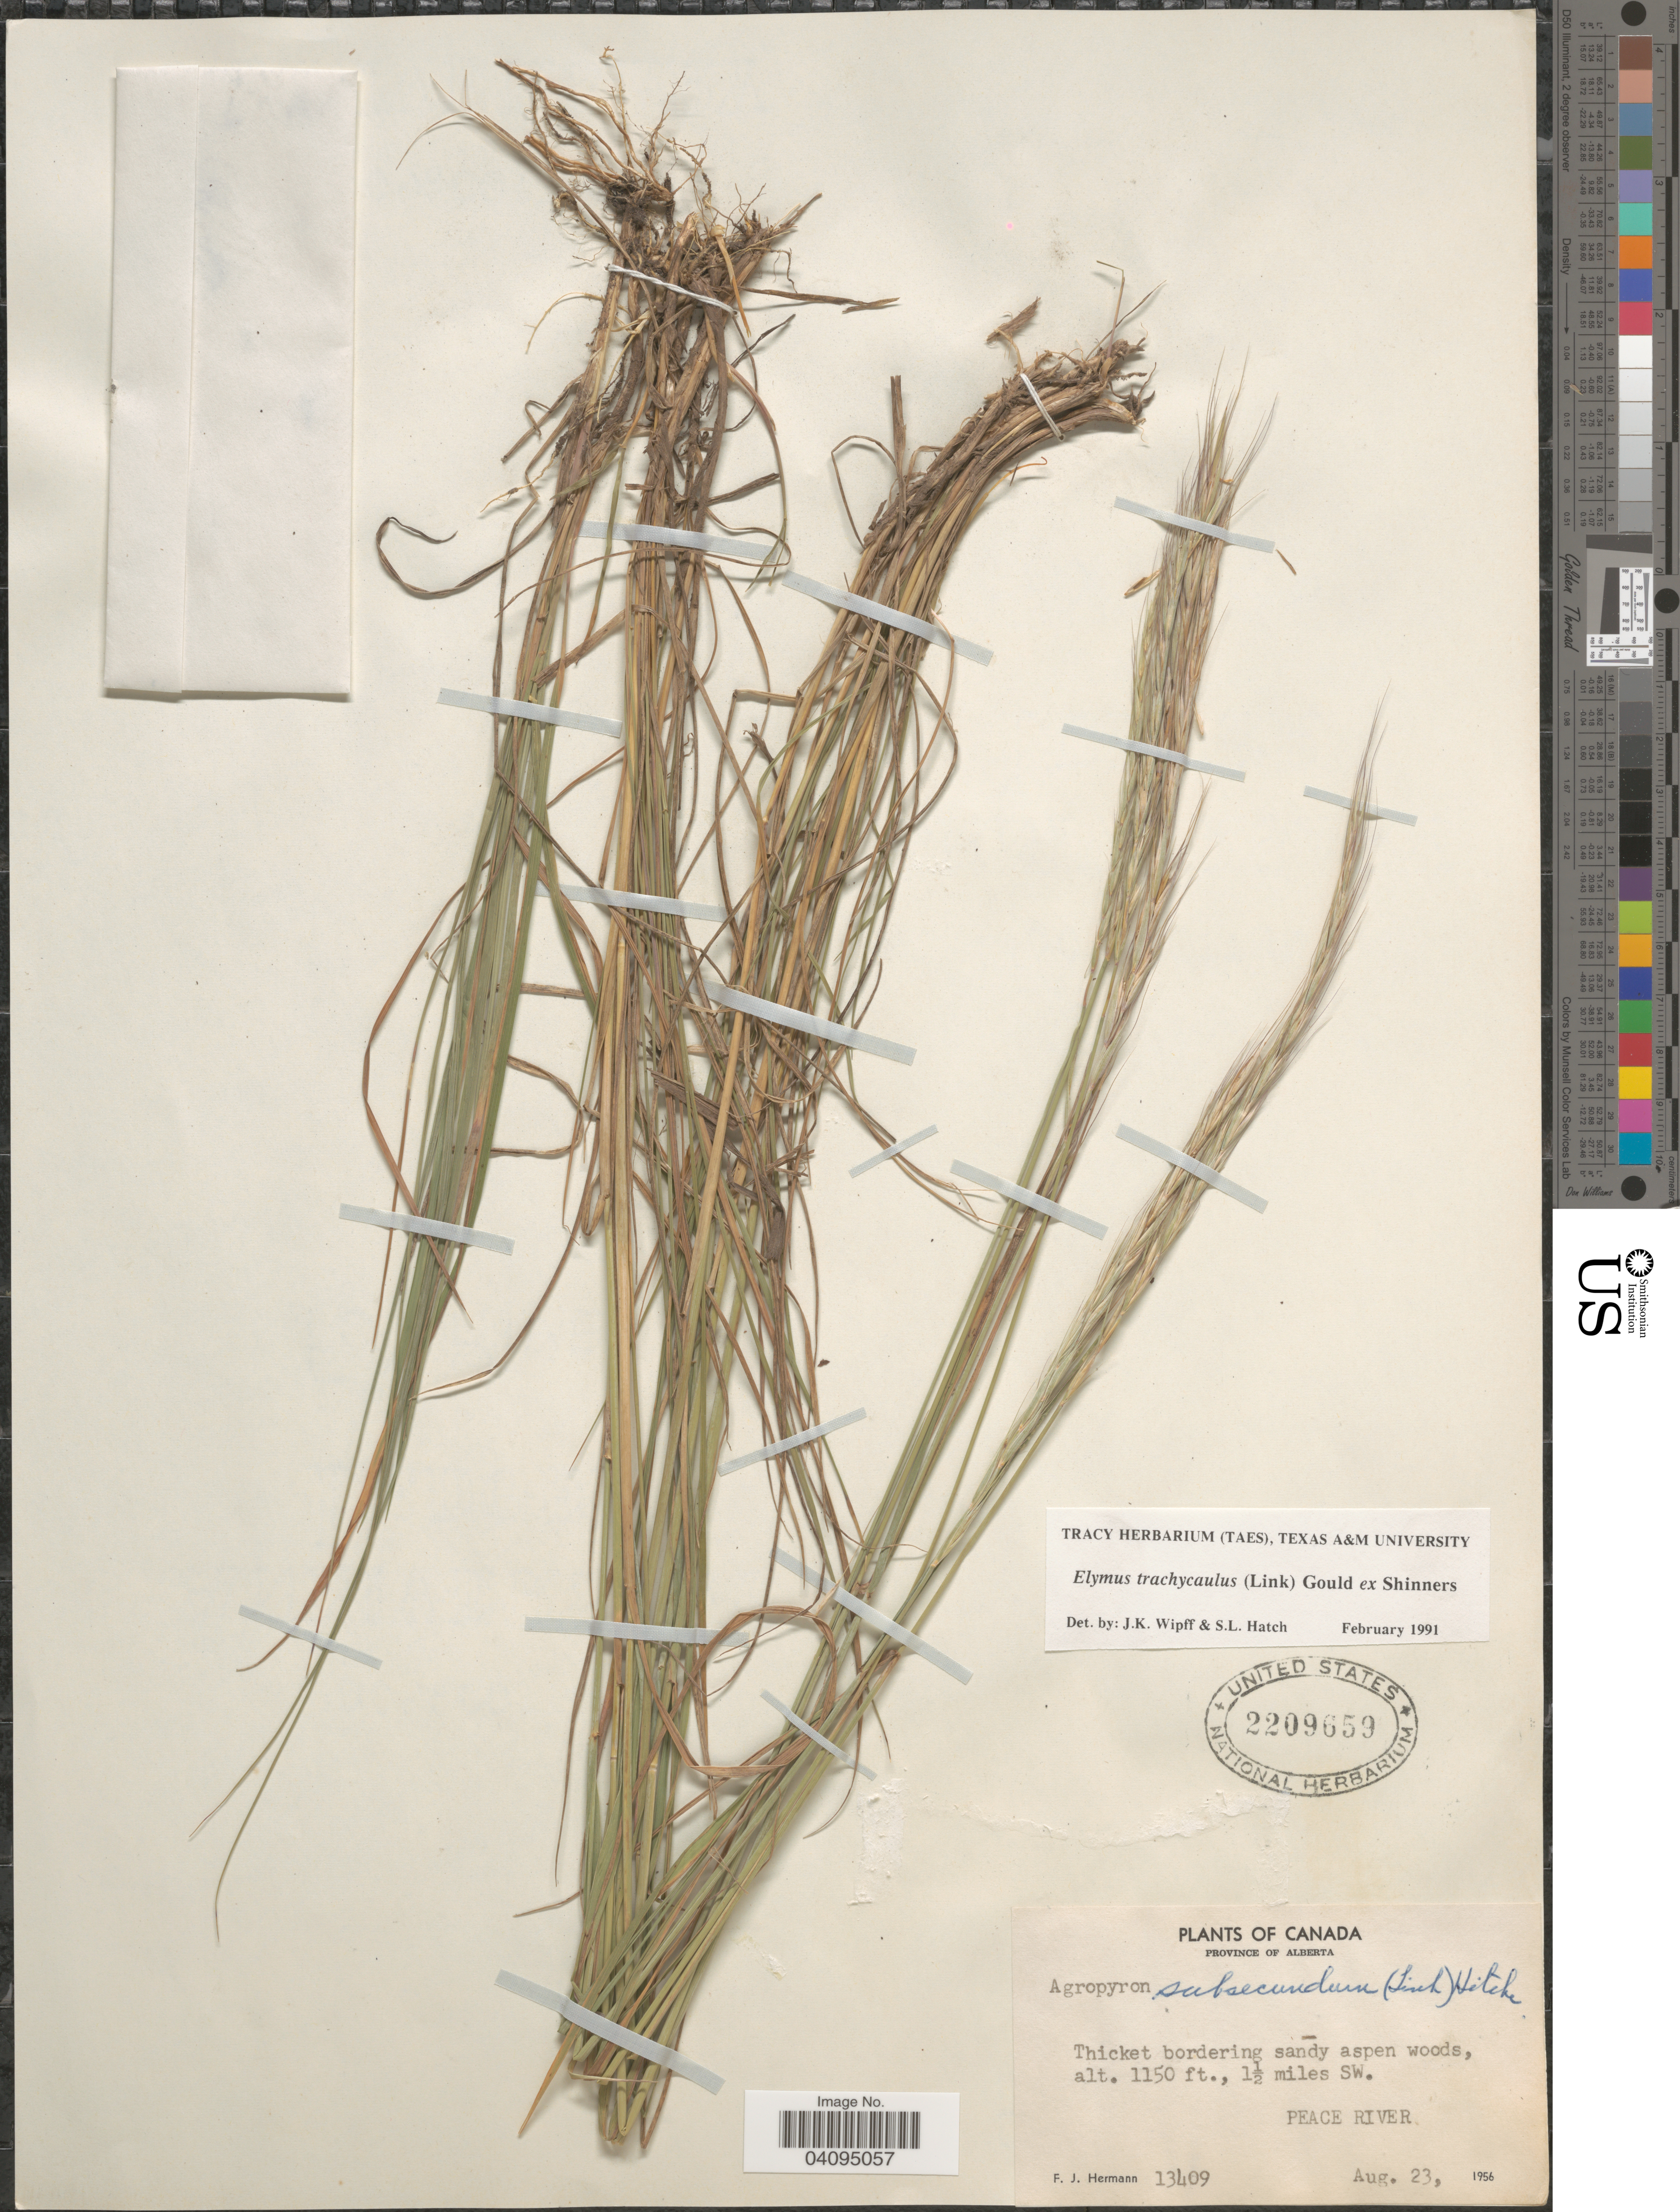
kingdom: Plantae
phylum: Tracheophyta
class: Liliopsida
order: Poales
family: Poaceae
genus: Elymus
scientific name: Elymus trachycaulus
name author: (Link) Gould ex Shinners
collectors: F. J. Hermann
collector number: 13409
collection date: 1956-08-23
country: Canada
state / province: Alberta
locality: Province of Alberta. 1½ miles SW. Peace River.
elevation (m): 351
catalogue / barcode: US 2209659